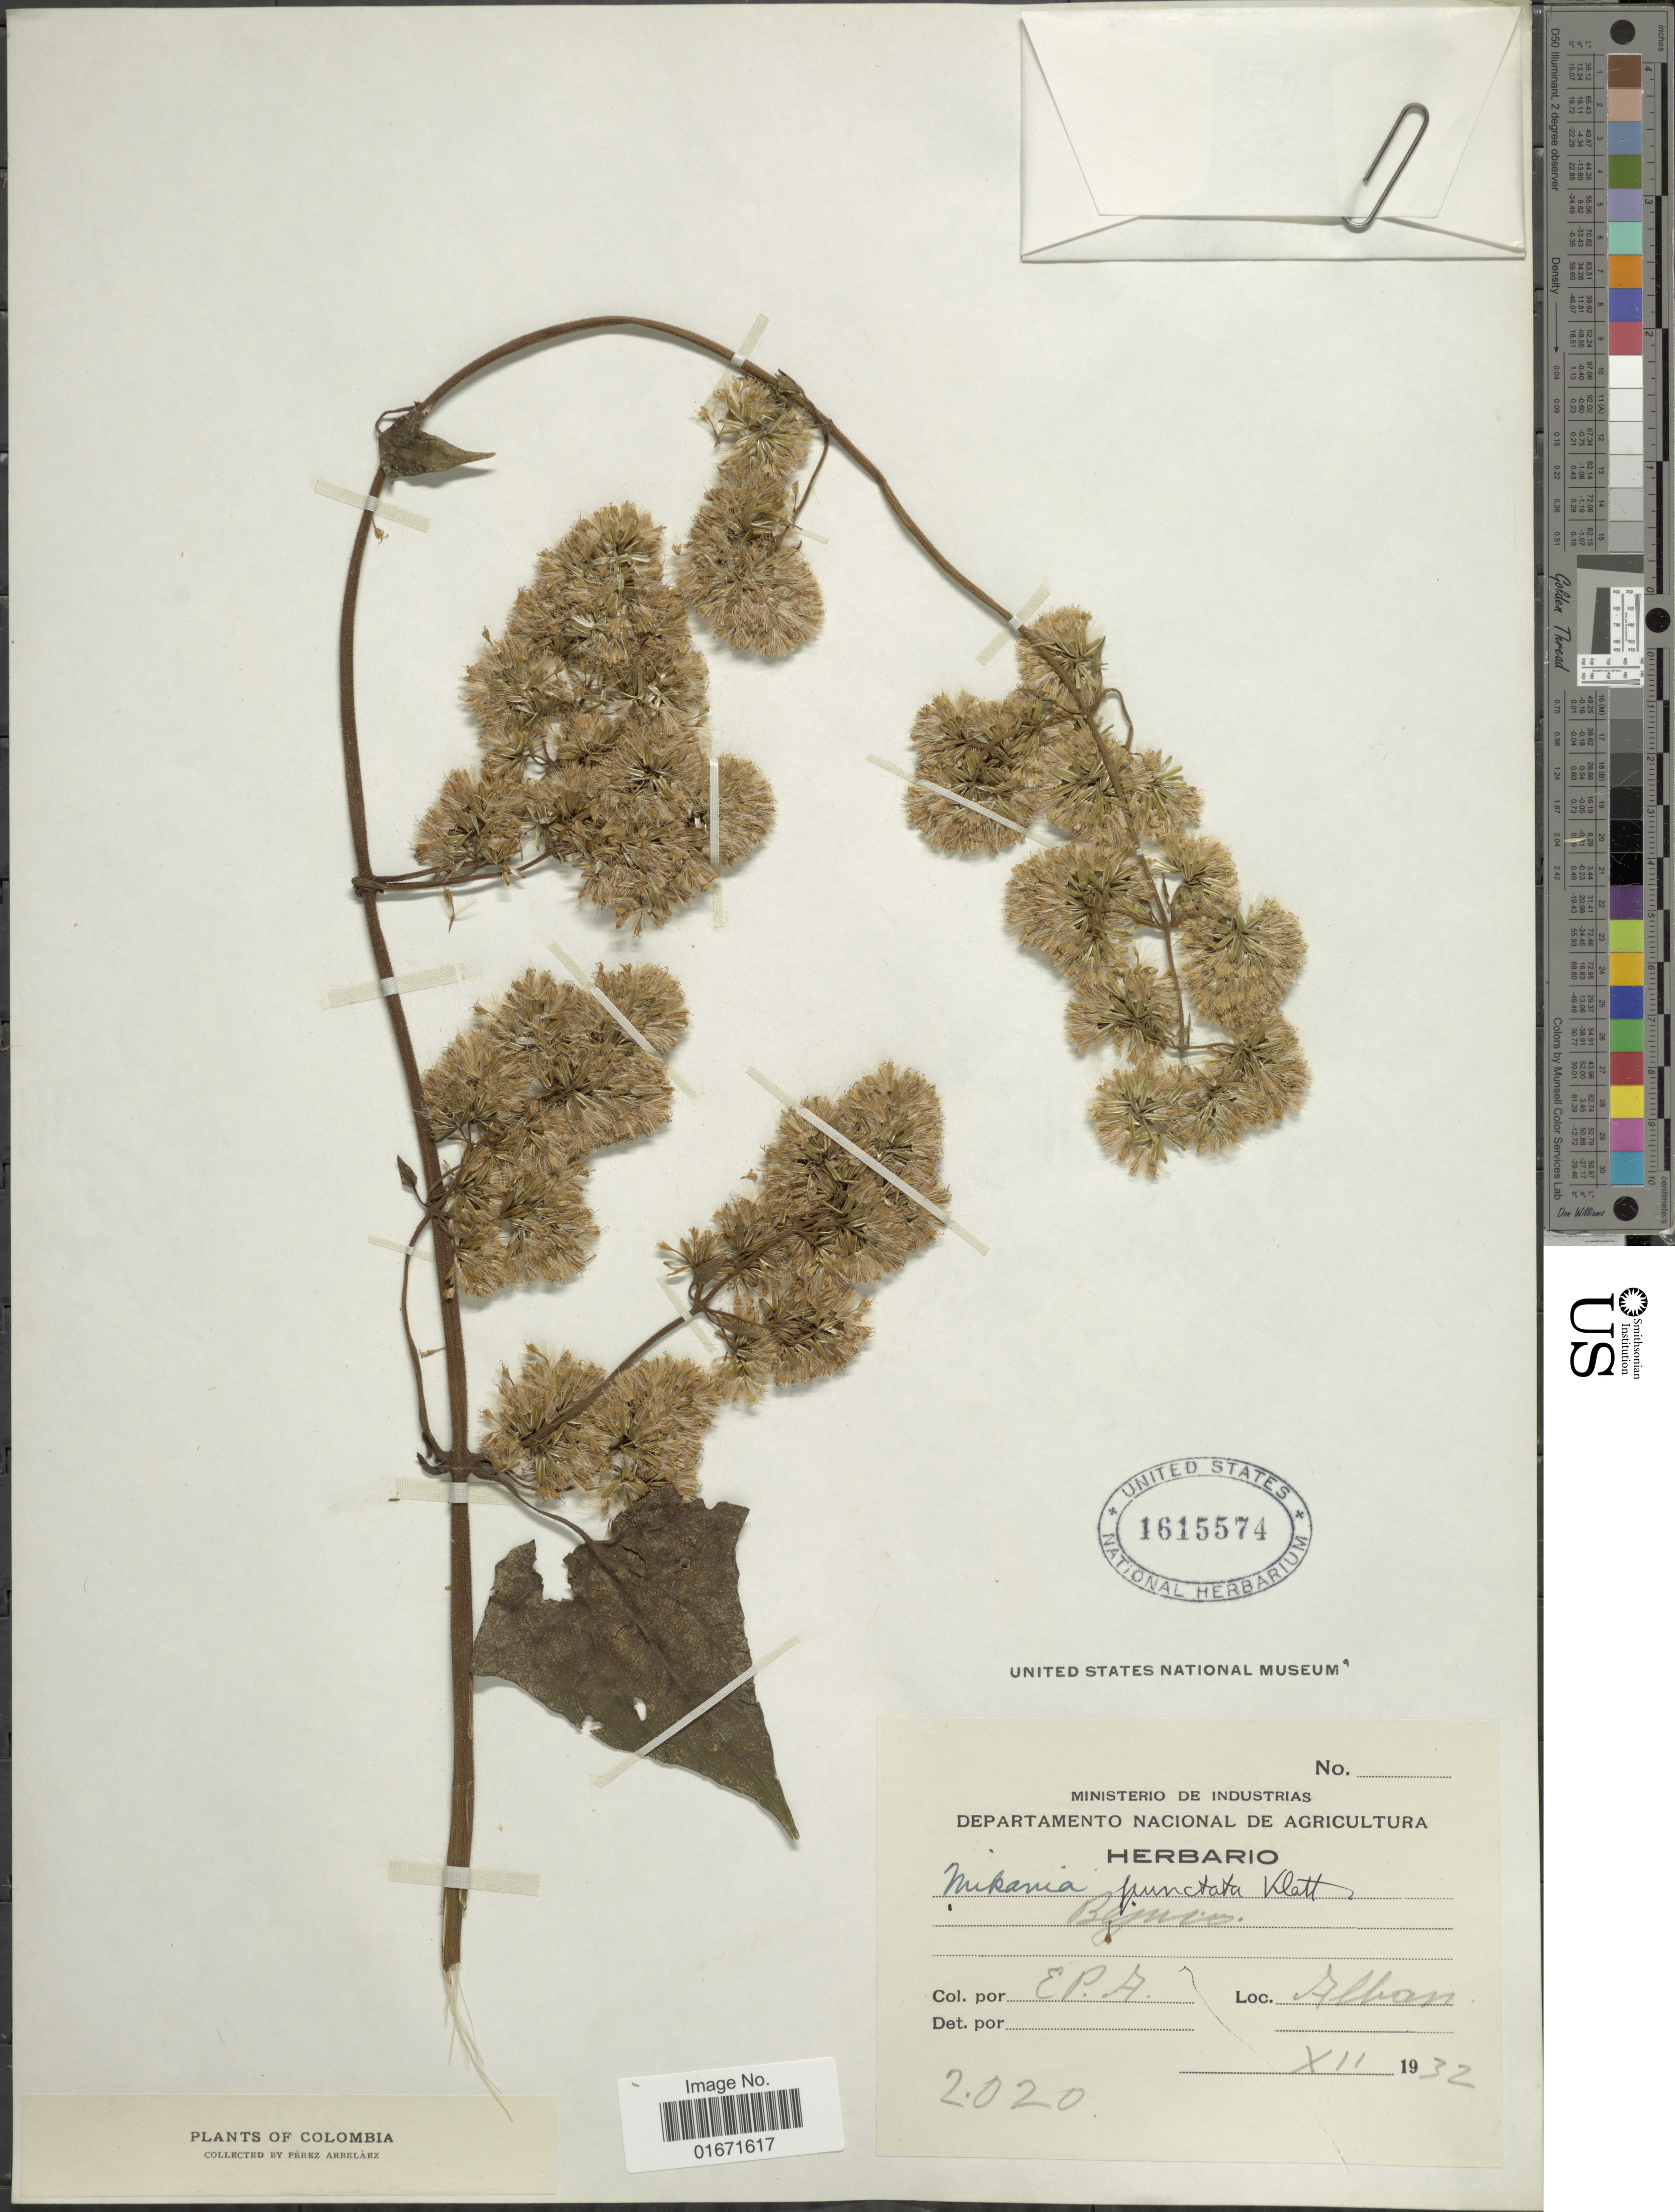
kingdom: Plantae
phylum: Tracheophyta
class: Magnoliopsida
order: Asterales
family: Asteraceae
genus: Mikania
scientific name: Mikania vitifolia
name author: DC.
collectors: E. Pérez Arbeláez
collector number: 2020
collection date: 1932-12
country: Colombia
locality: Bejuco. Alban.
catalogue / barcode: US 1615574